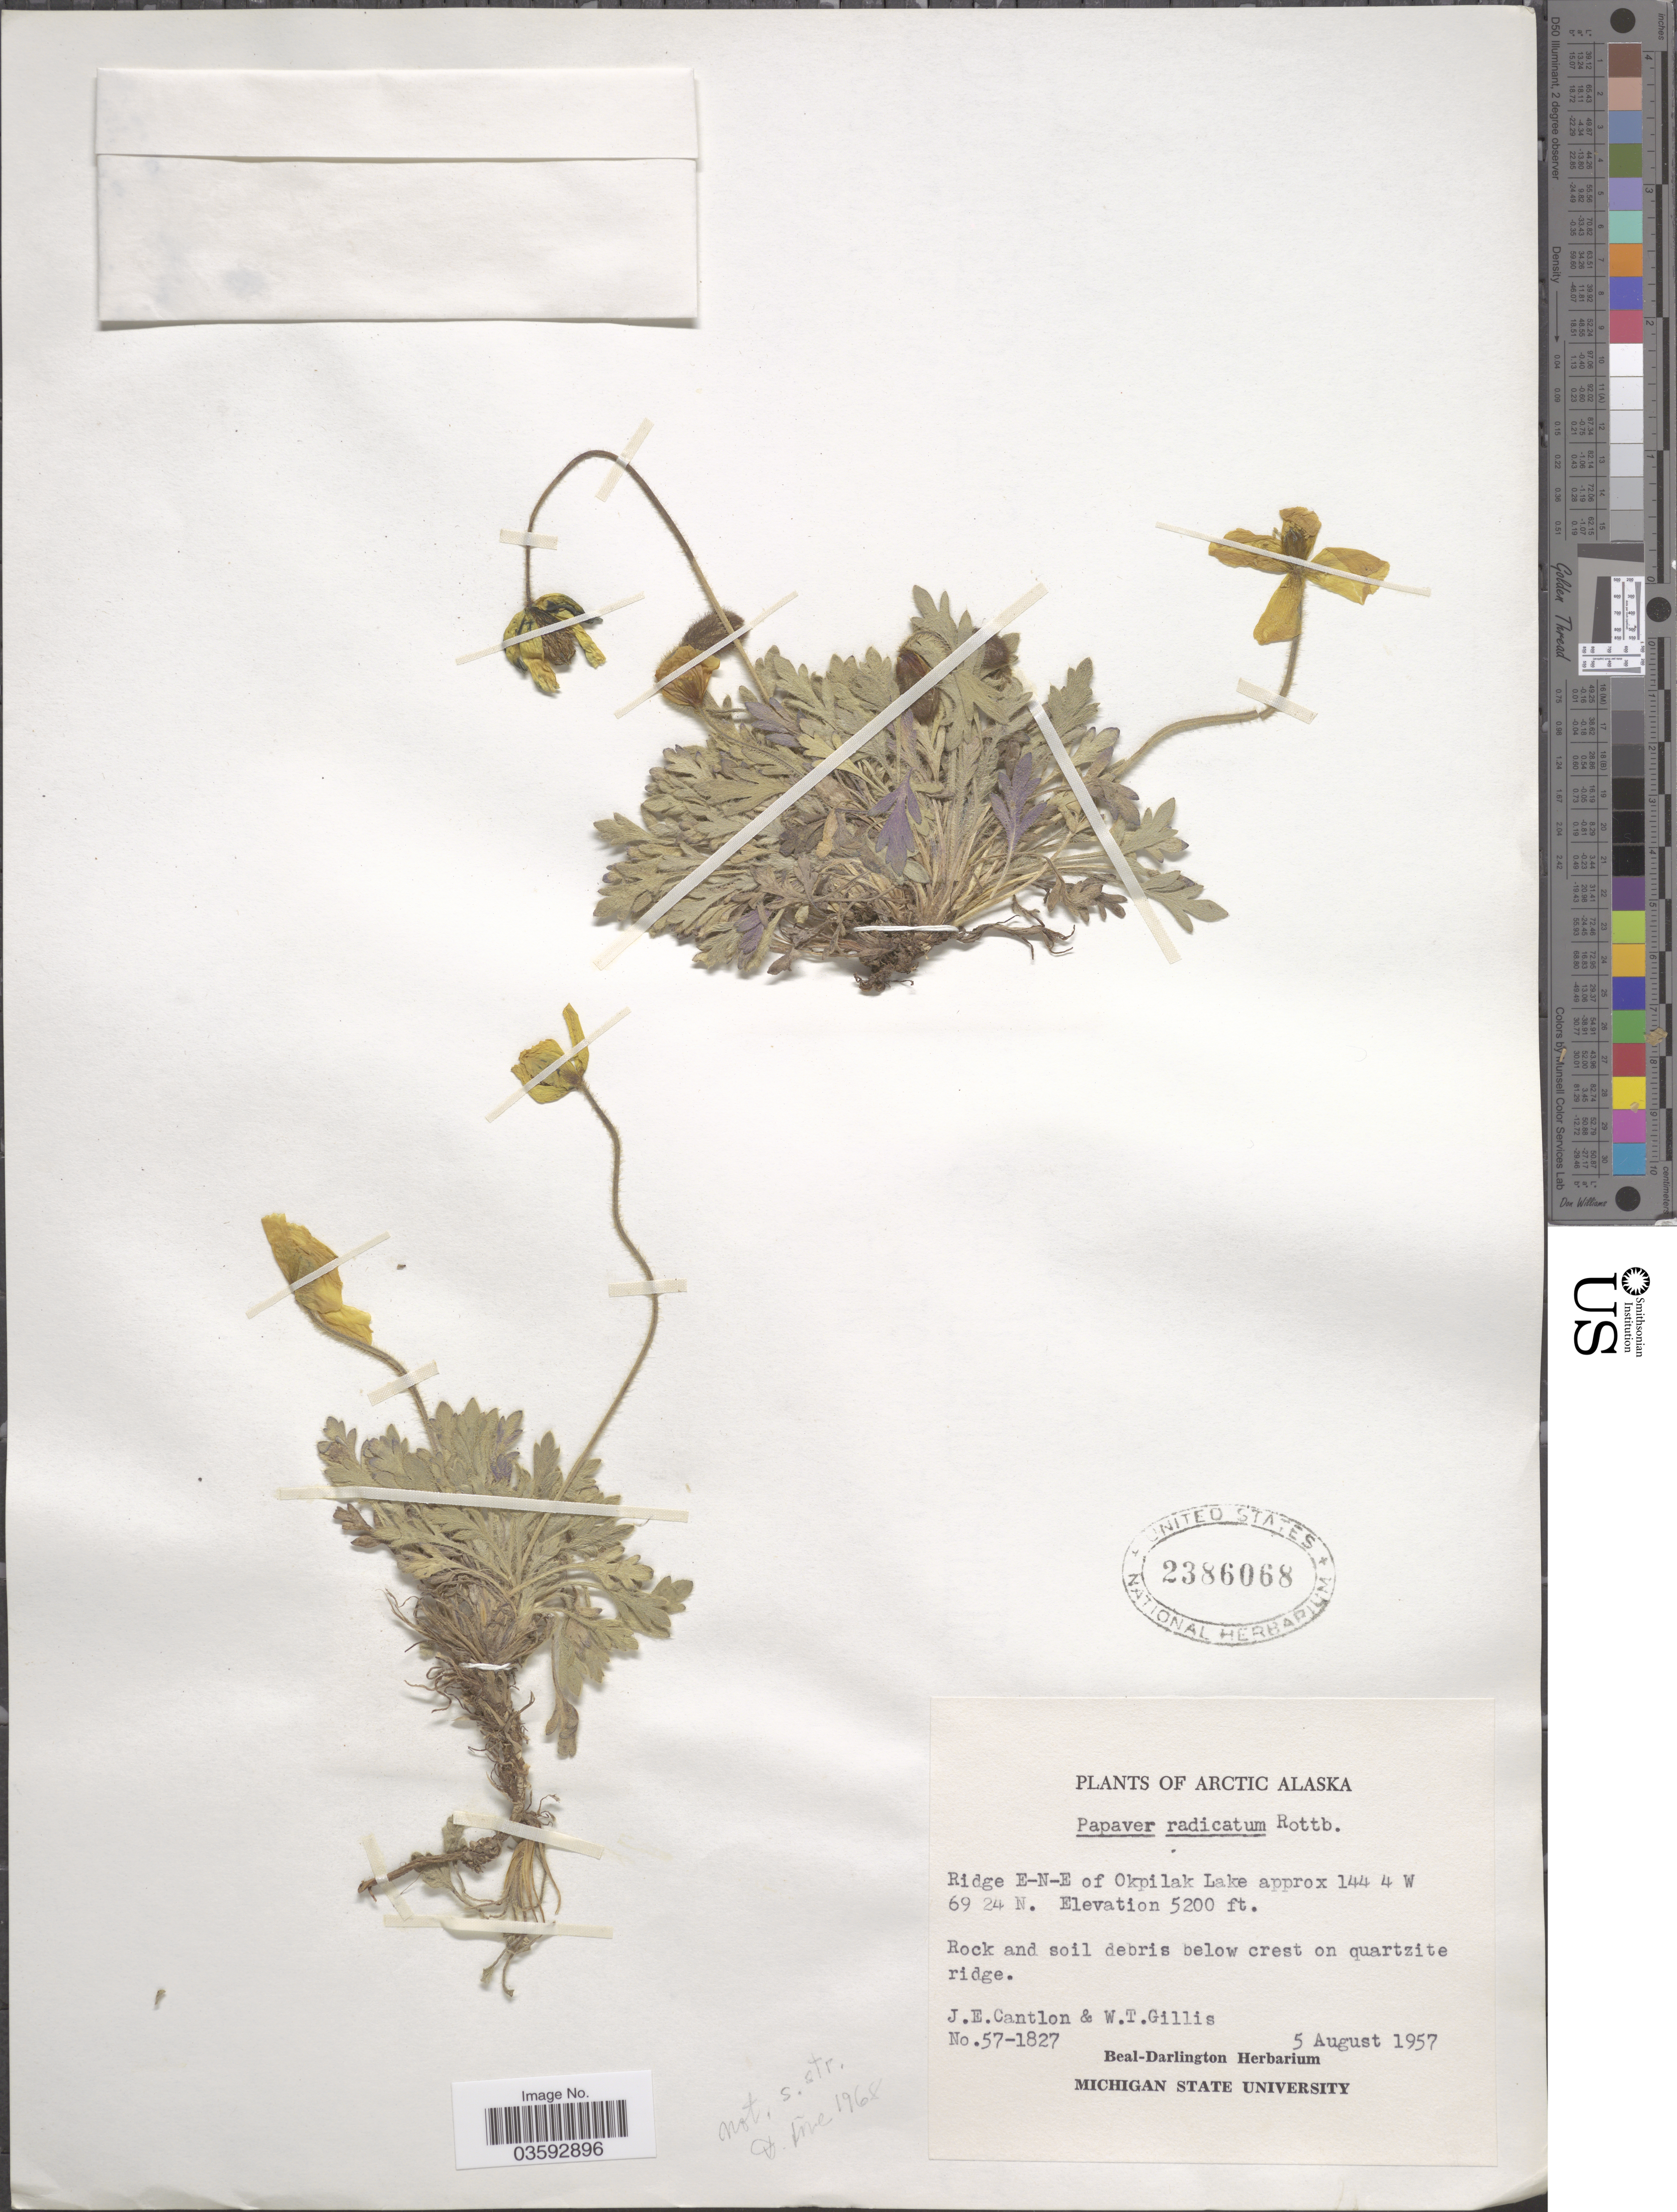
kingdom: Plantae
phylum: Tracheophyta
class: Magnoliopsida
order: Ranunculales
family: Papaveraceae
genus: Papaver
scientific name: Papaver radicatum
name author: Rottb.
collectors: J. Cantlon & W. T. Gillis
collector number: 57-1827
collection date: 1957-08-05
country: United States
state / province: Alaska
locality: Arctic Alaska. Ridge E-N-E of Okpilak Lake.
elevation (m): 1585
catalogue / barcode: US 2386068